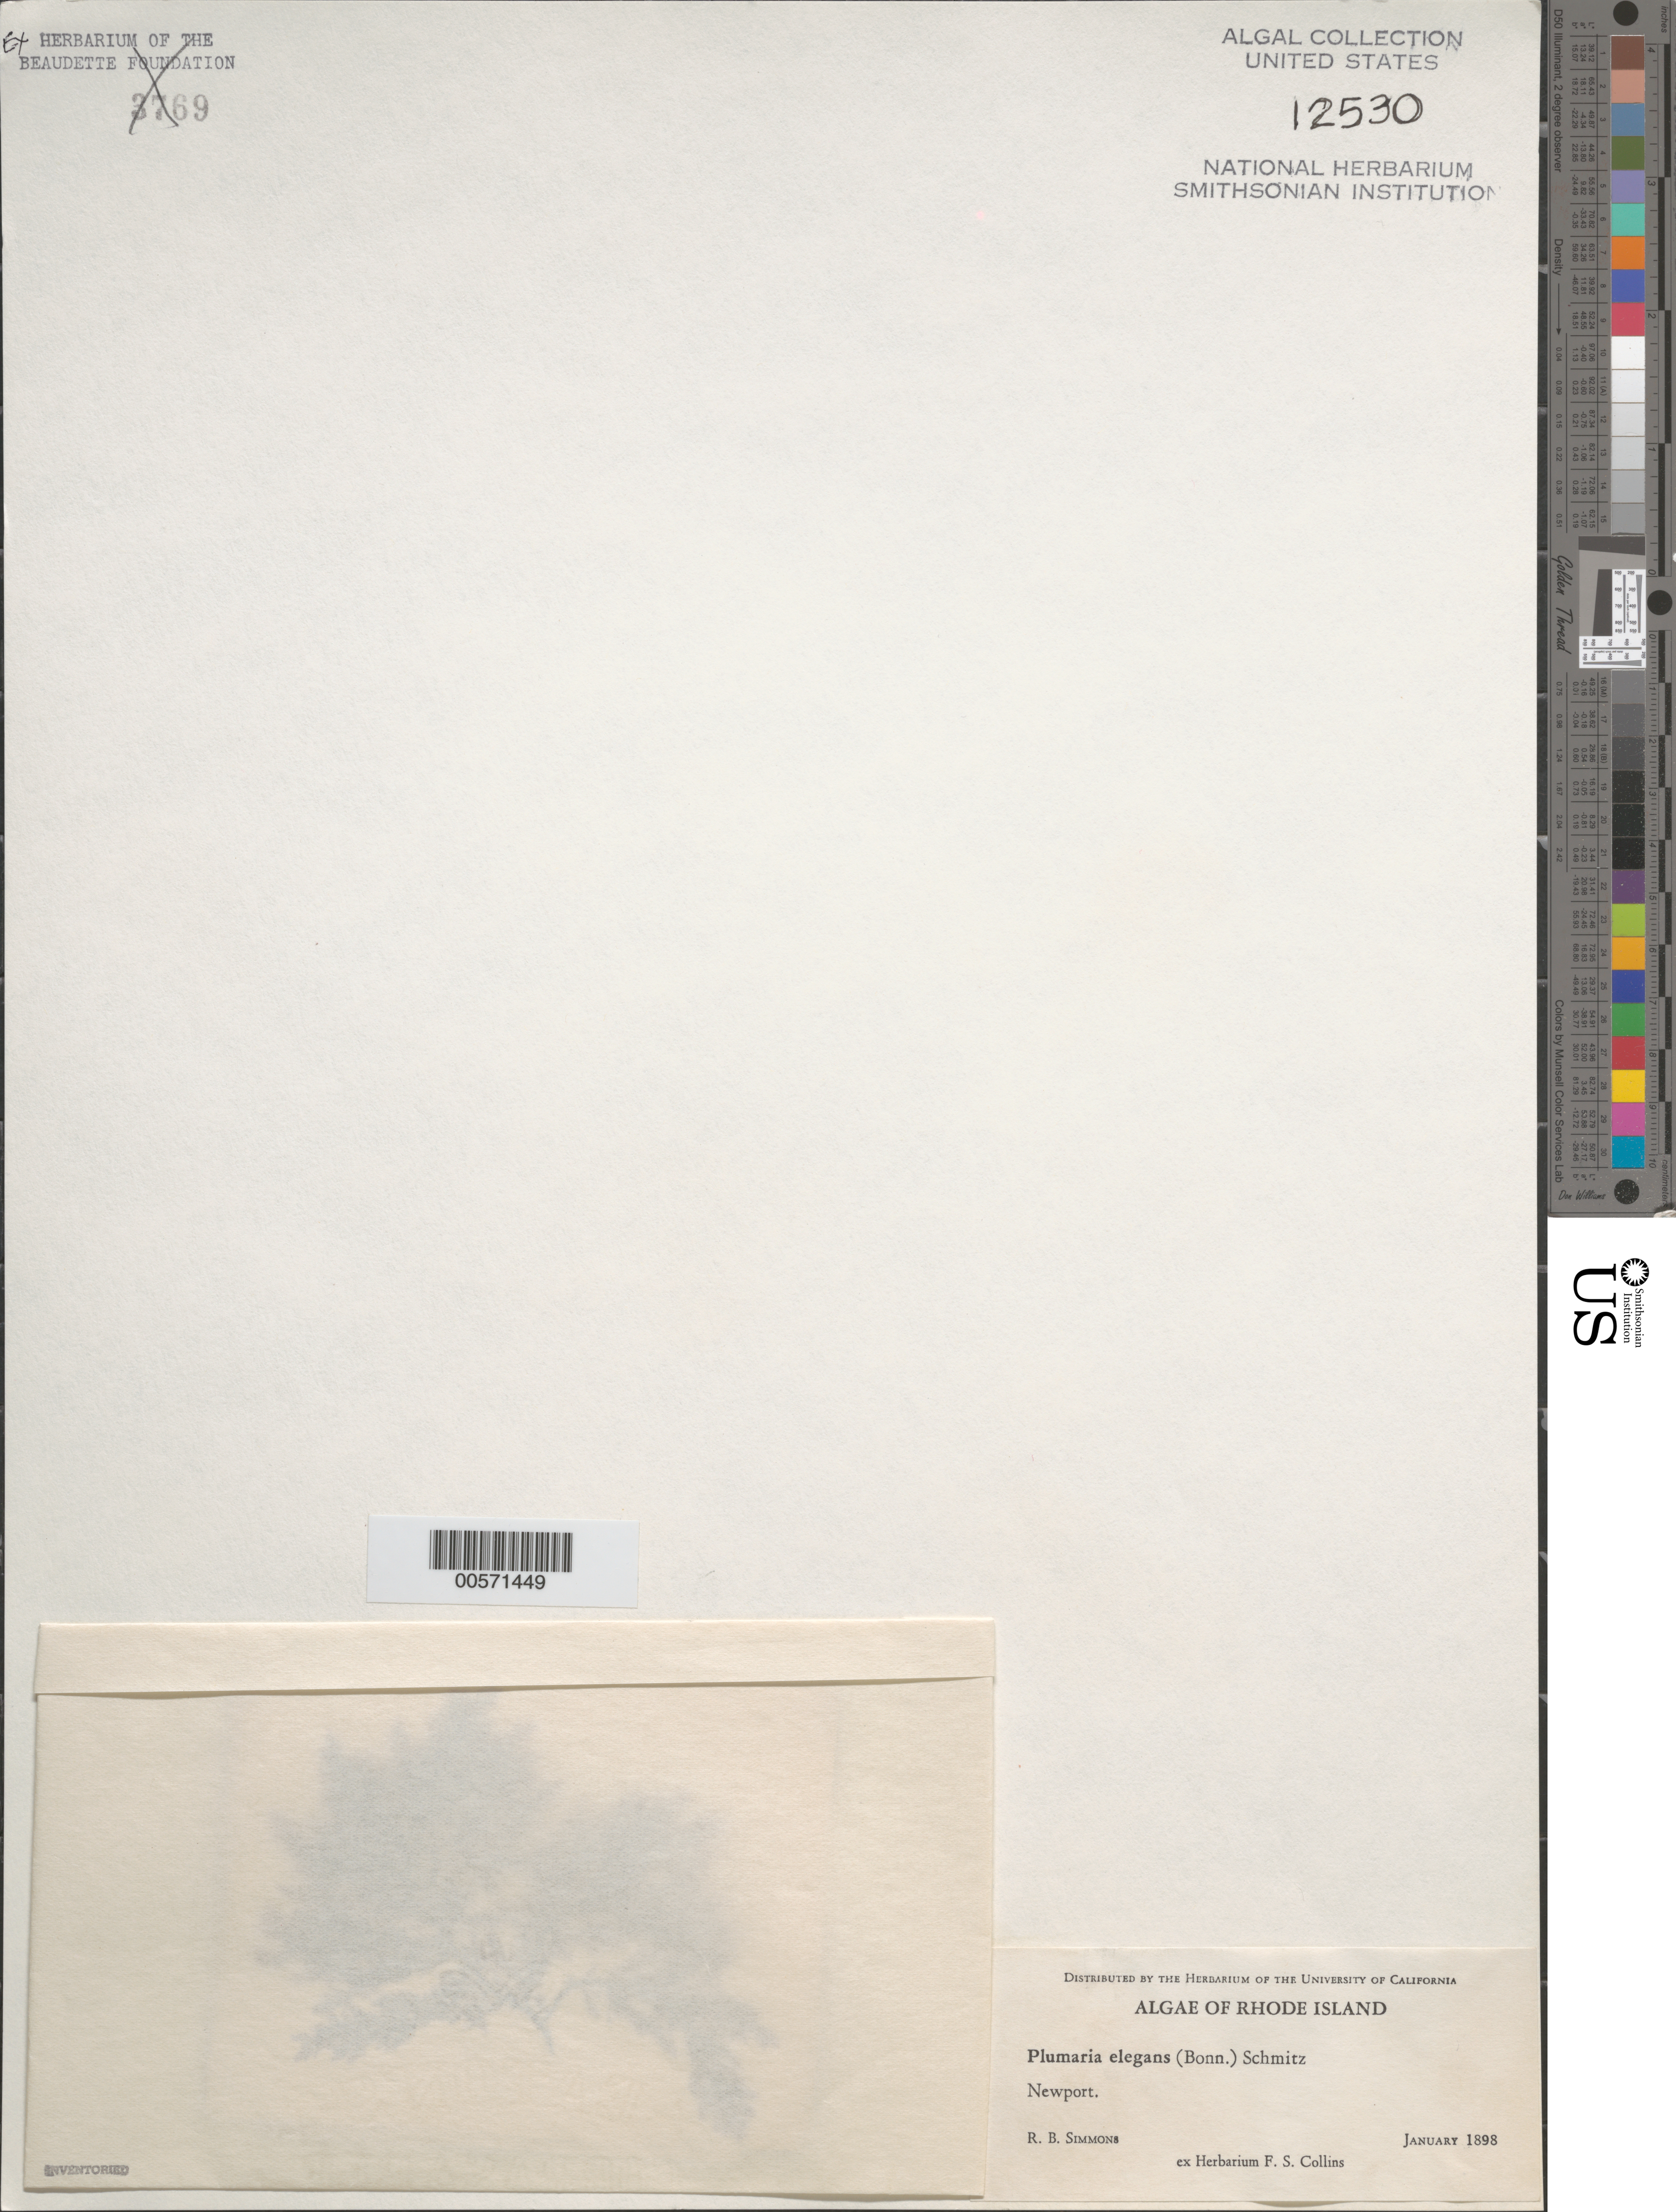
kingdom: Plantae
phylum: Rhodophyta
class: Florideophyceae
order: Ceramiales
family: Wrangeliaceae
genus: Plumaria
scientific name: Plumaria plumosa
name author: (Hudson) Kuntze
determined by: Algae name updating Project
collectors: R. B. Simmons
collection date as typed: Jan 1898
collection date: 1898-01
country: United States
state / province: Rhode Island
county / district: Newport County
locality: Newport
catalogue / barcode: US 12530